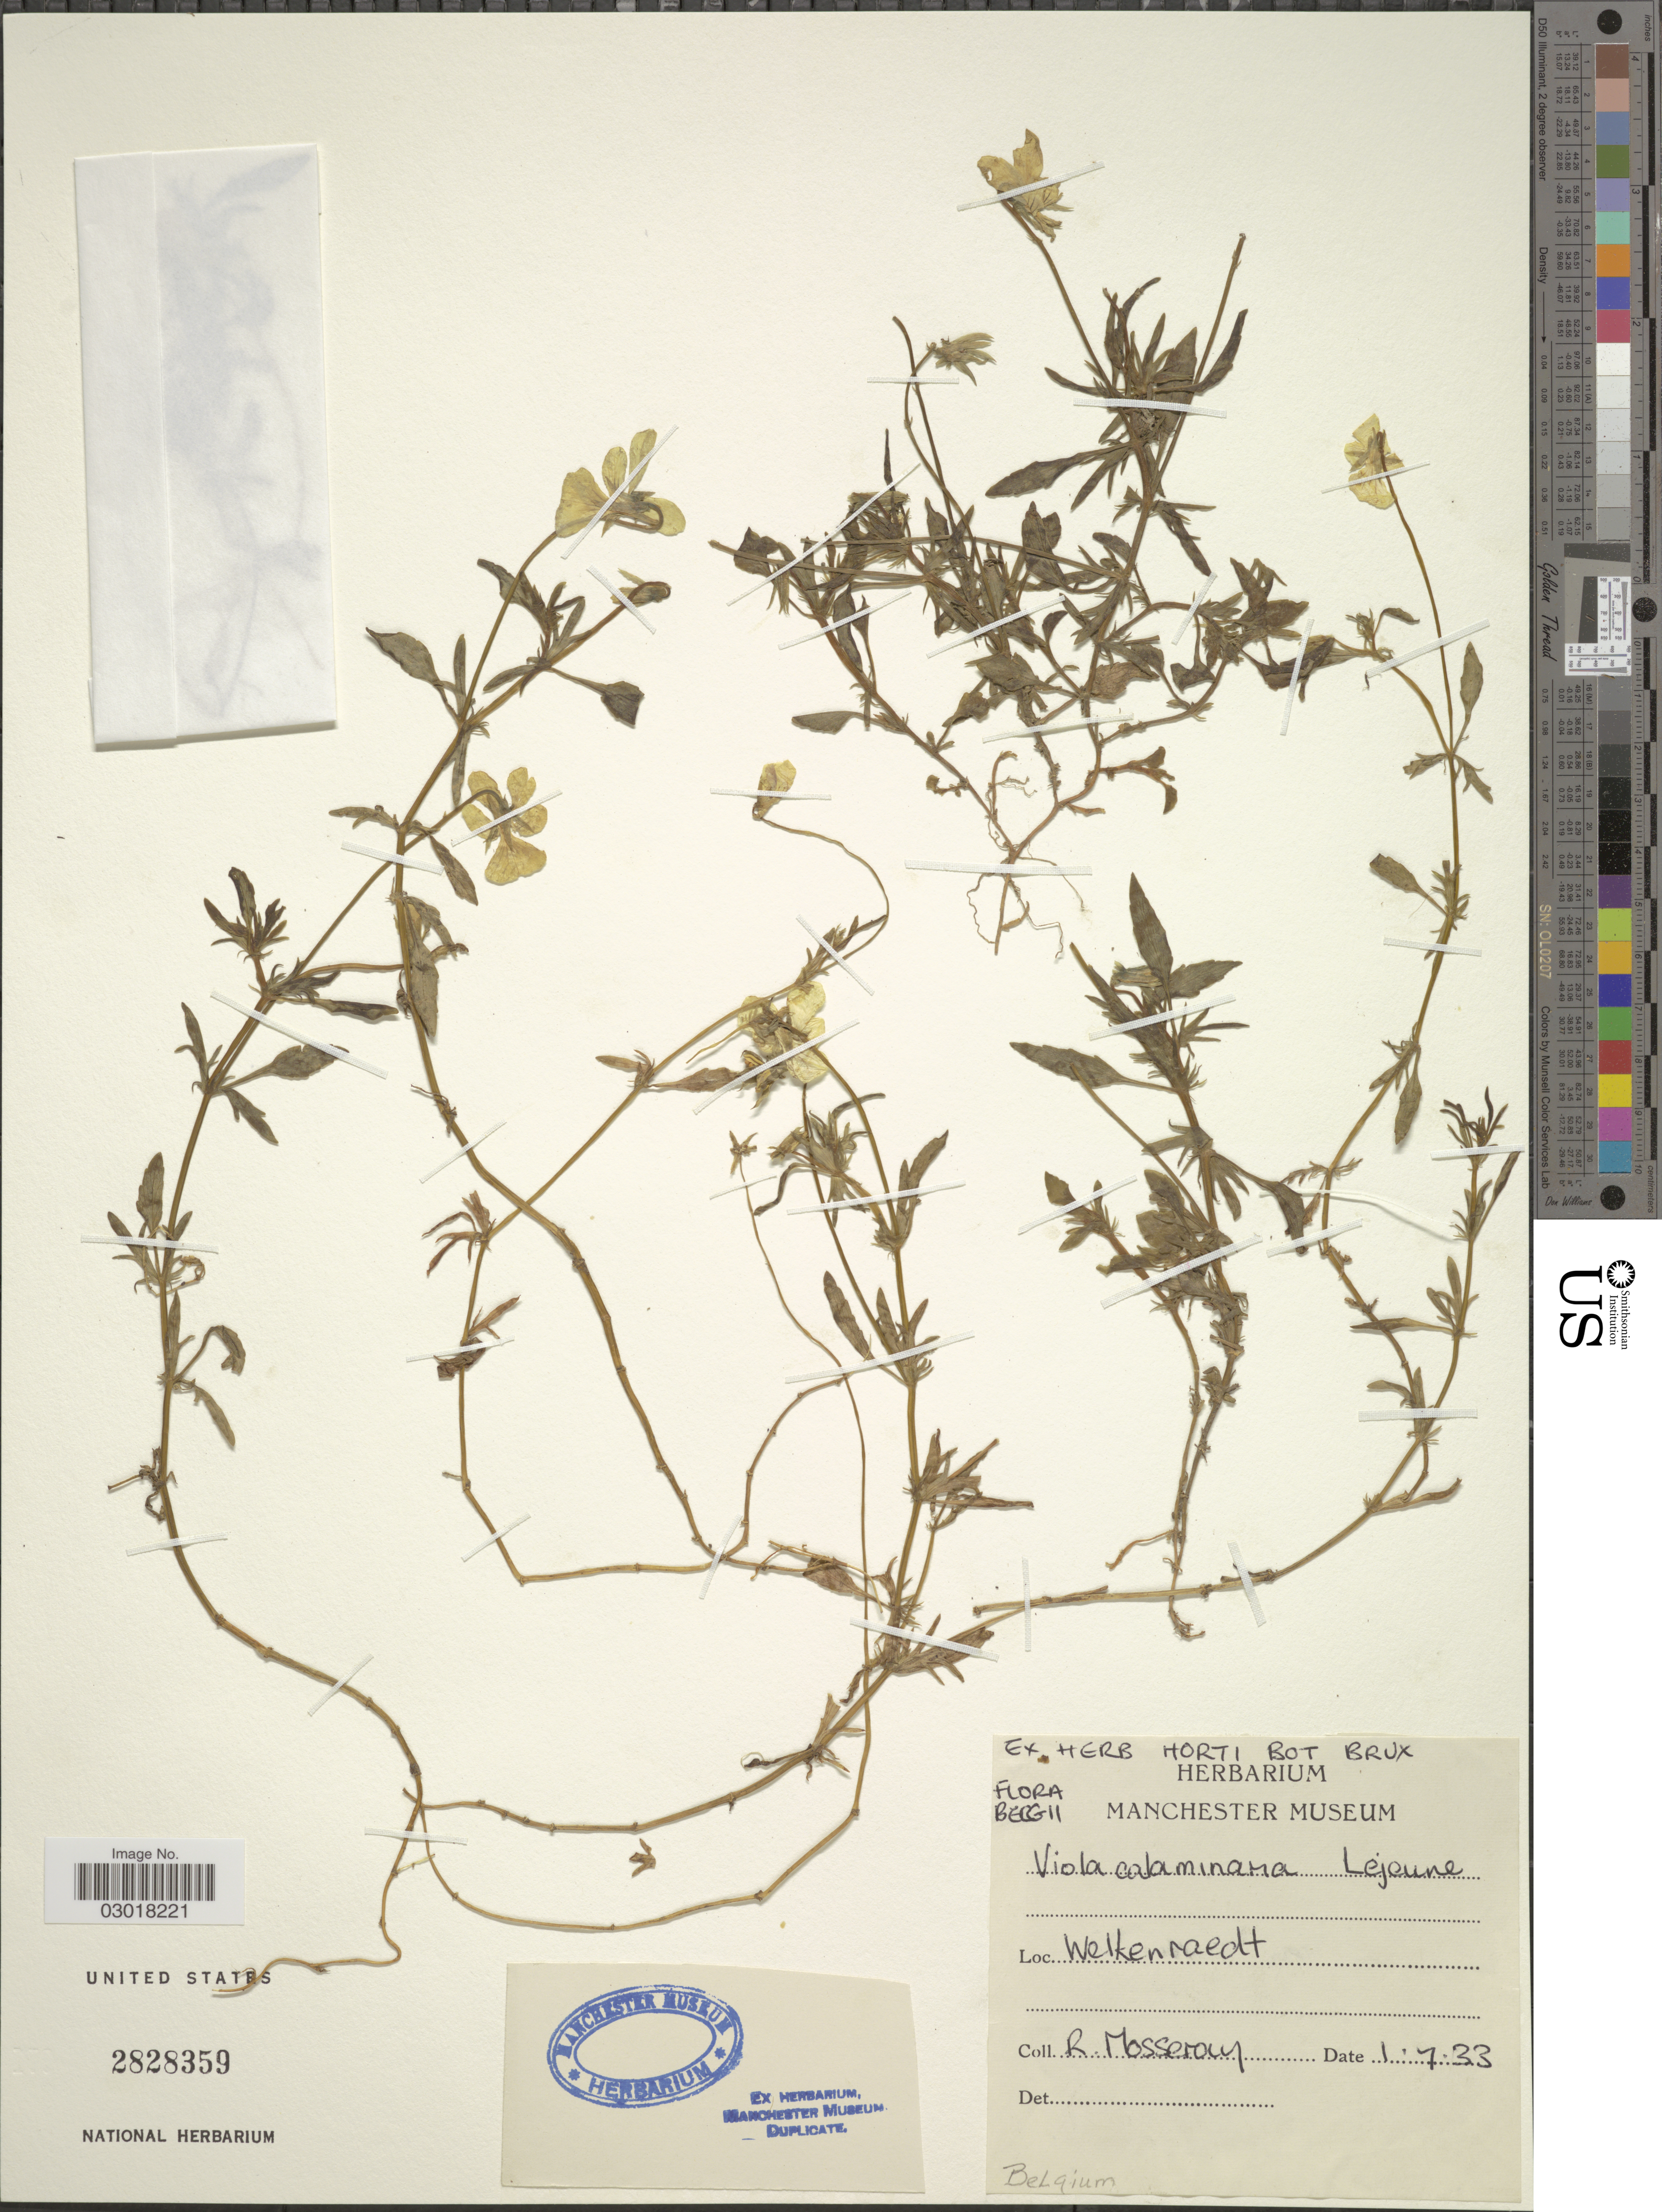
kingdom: Plantae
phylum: Tracheophyta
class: Magnoliopsida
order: Malpighiales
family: Violaceae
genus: Viola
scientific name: Viola calaminaria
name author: (Ging.) Lej.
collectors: R. Mosseray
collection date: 1933-07-01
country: Belgium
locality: Welkenraedt.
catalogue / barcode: US 2828359